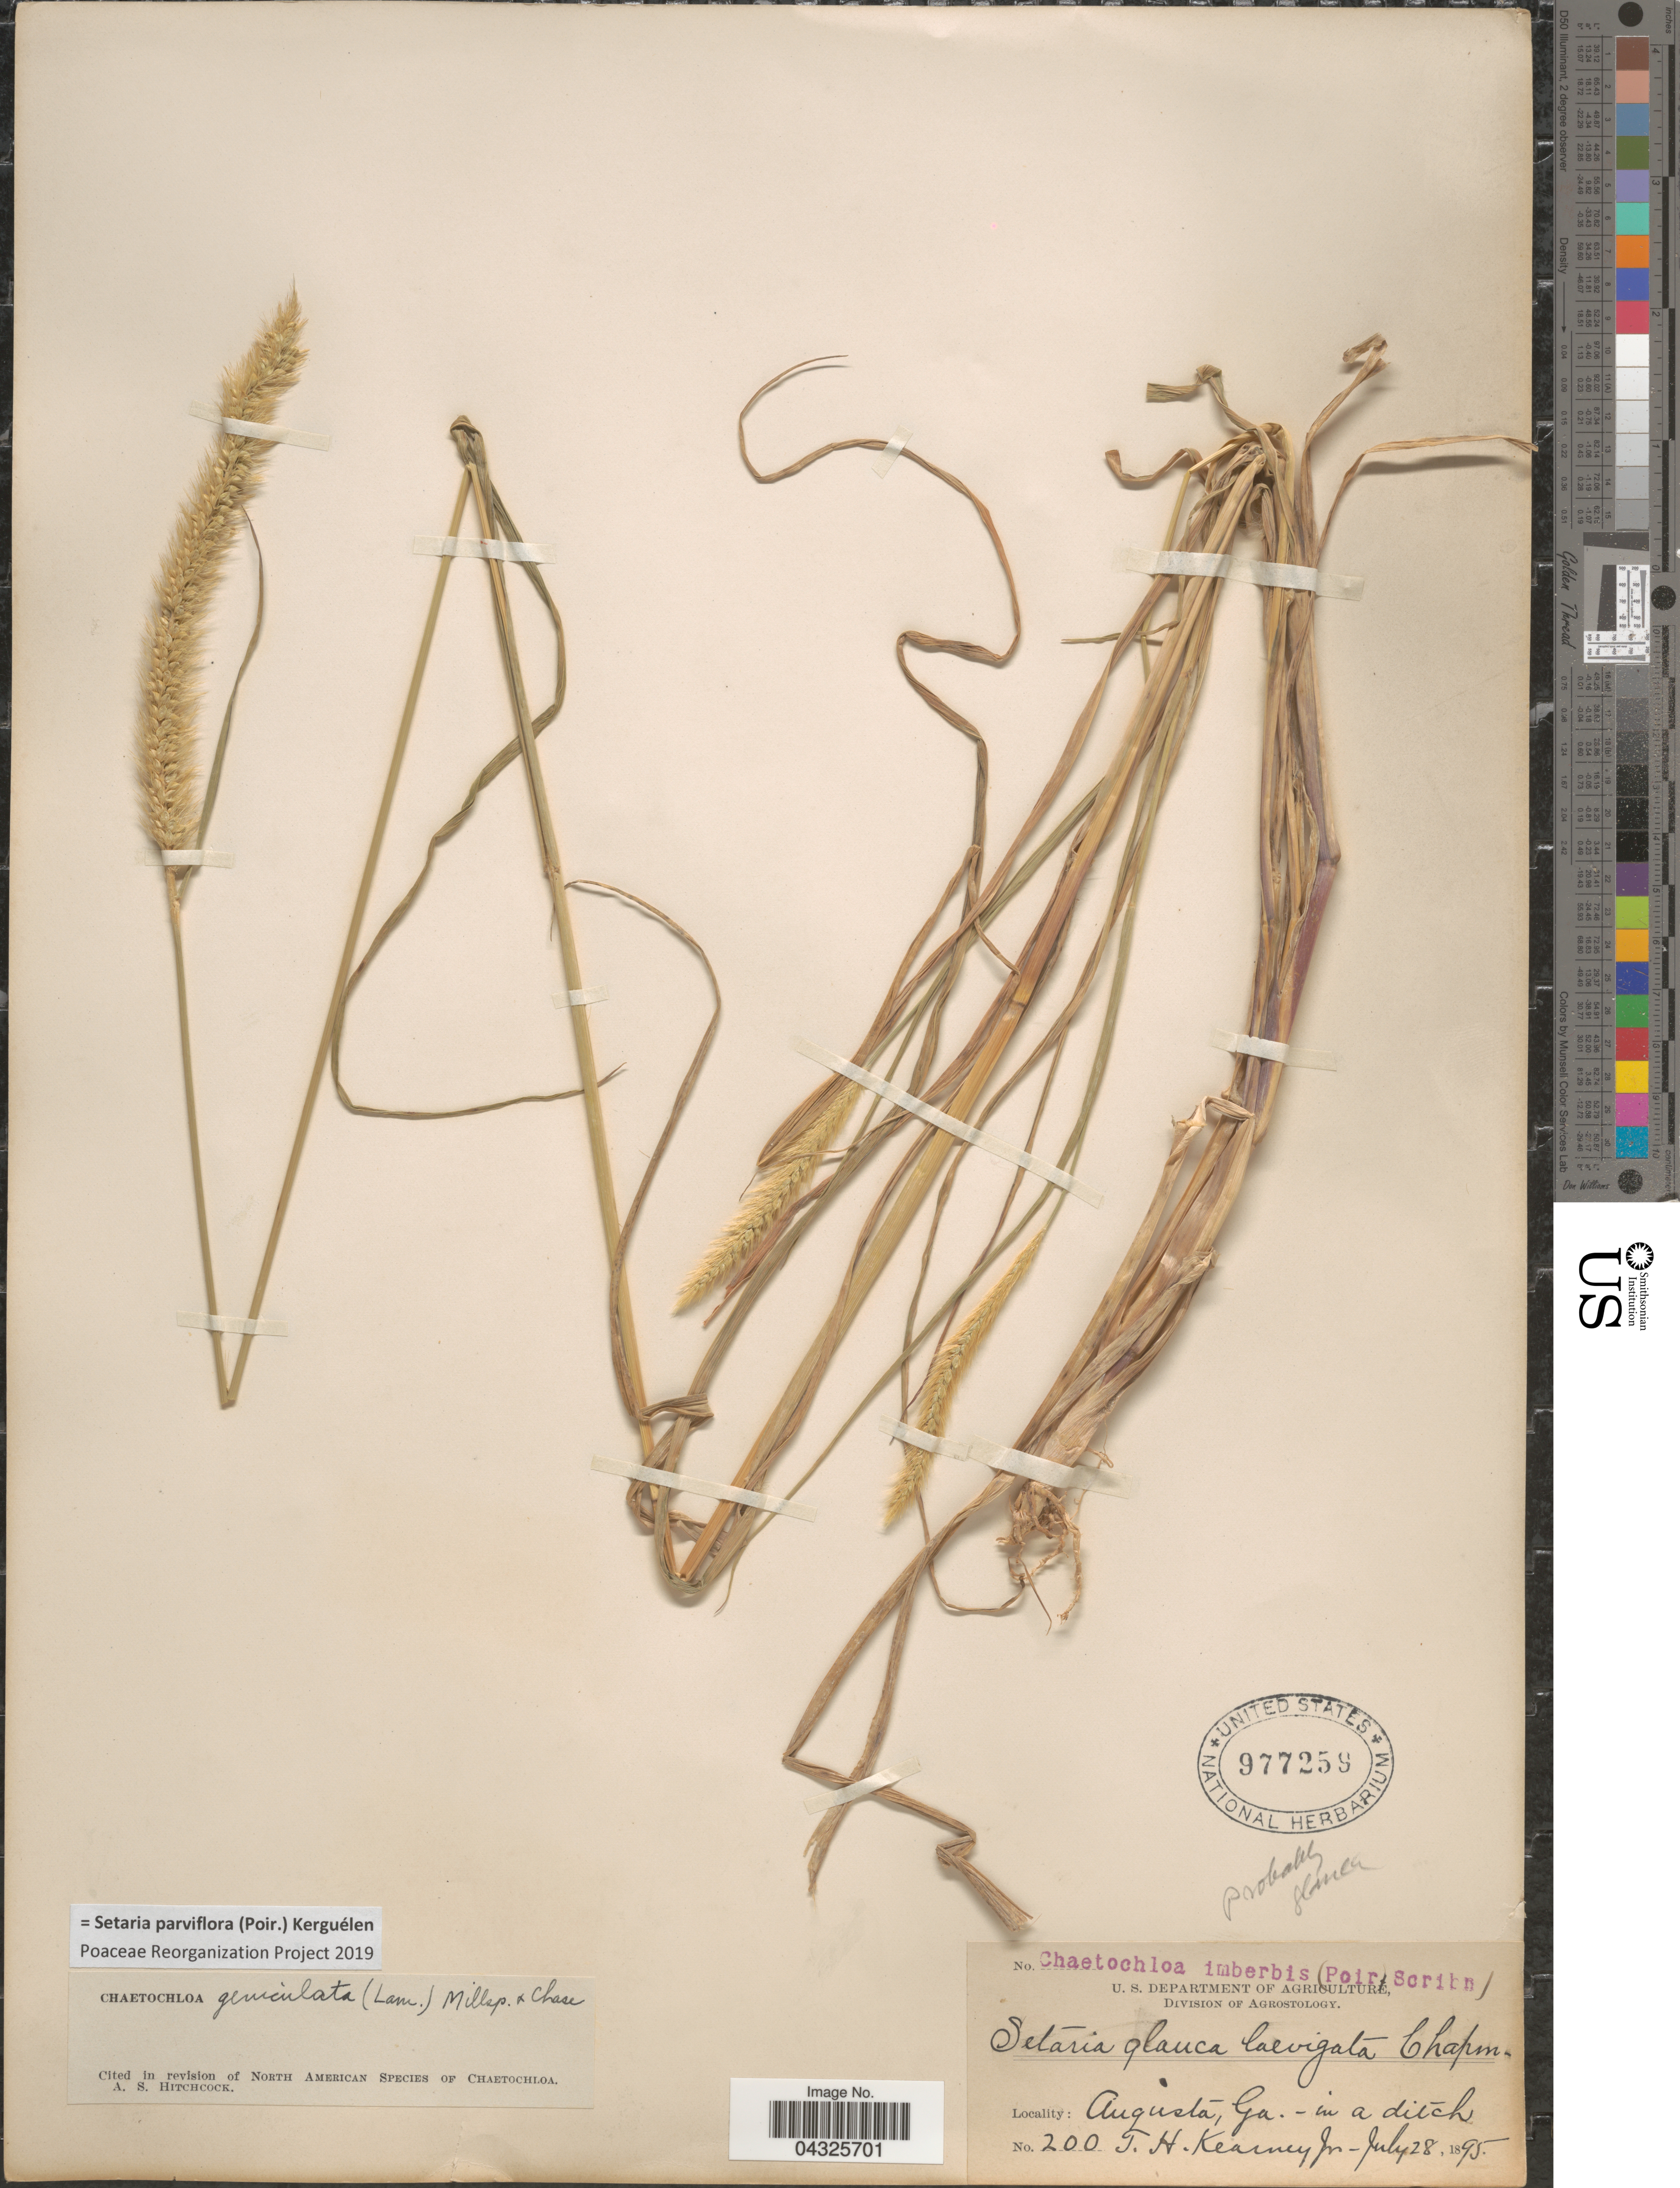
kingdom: Plantae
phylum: Tracheophyta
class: Liliopsida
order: Poales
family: Poaceae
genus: Setaria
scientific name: Setaria parviflora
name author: (Poir.) Kerguélen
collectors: T. H. Kearney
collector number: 200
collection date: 1895-07-28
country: United States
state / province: Georgia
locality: Augusta.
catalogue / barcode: US 977259